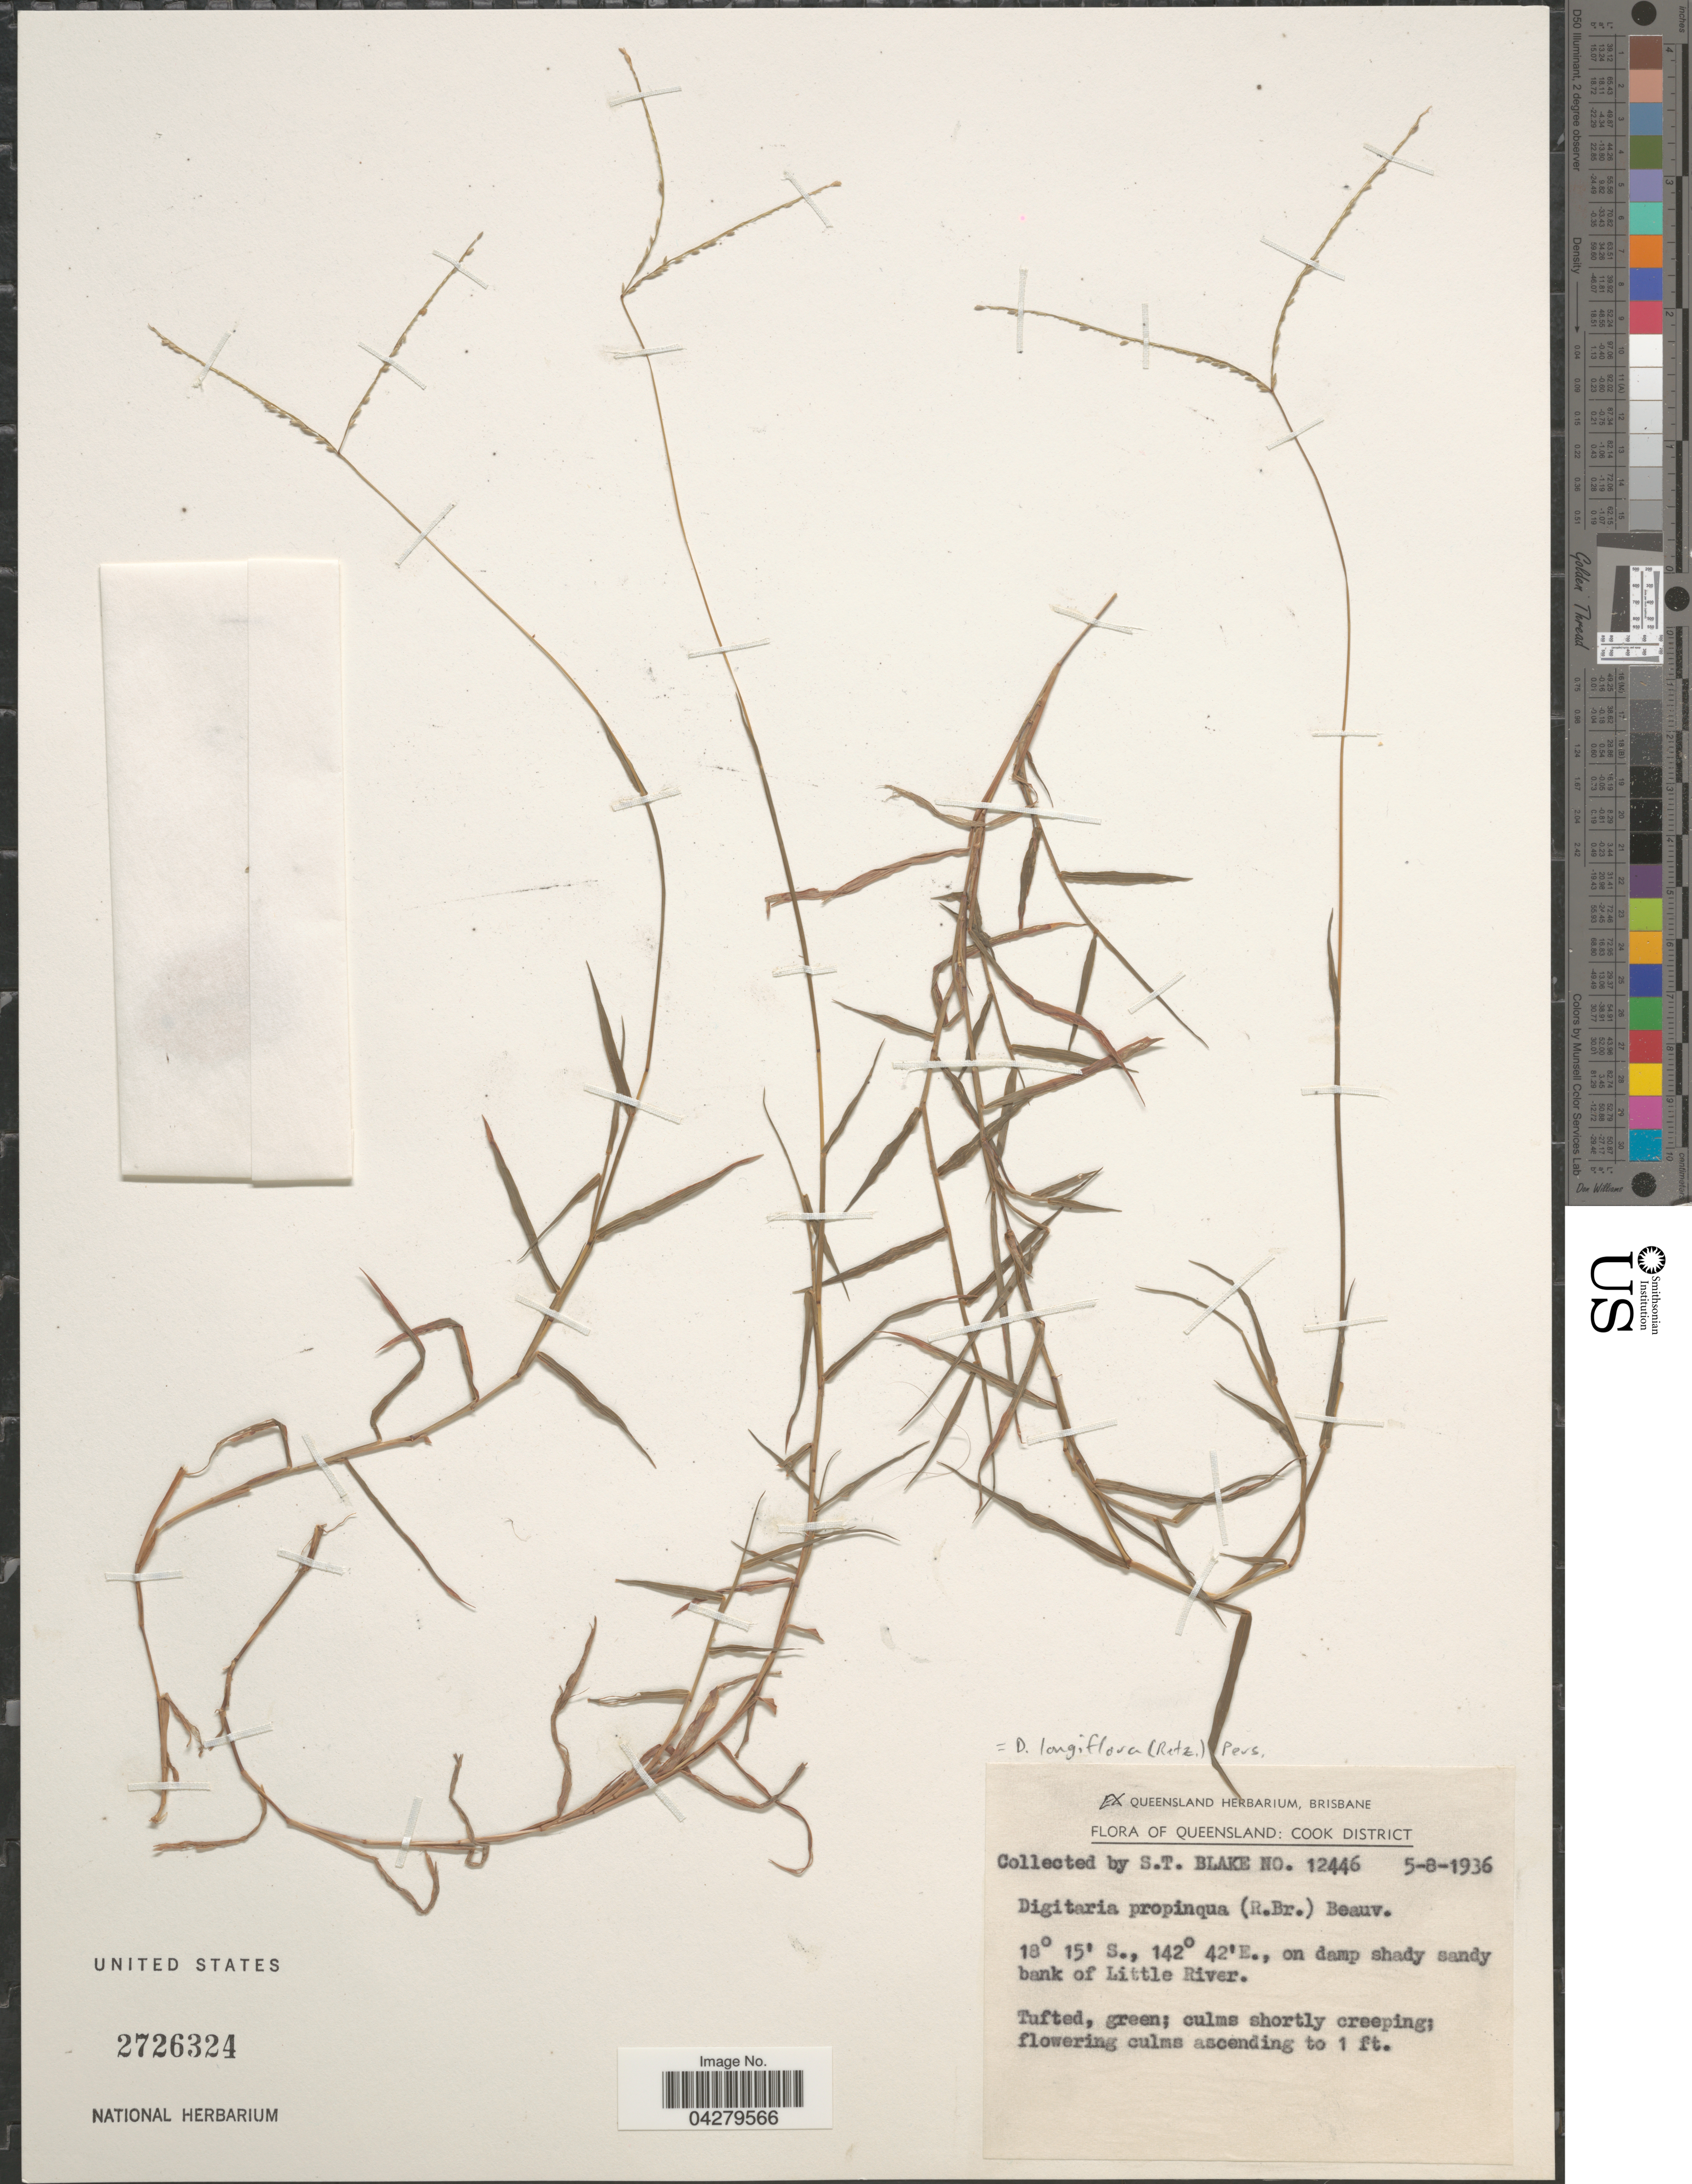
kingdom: Plantae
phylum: Tracheophyta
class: Liliopsida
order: Poales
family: Poaceae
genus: Digitaria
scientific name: Digitaria longiflora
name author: (Retz.) Pers.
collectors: S. T. Blake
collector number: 12446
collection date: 1936-08-05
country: Australia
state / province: Queensland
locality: Cook District. On damp shady sandy bank of Little River.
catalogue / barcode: US 2726324